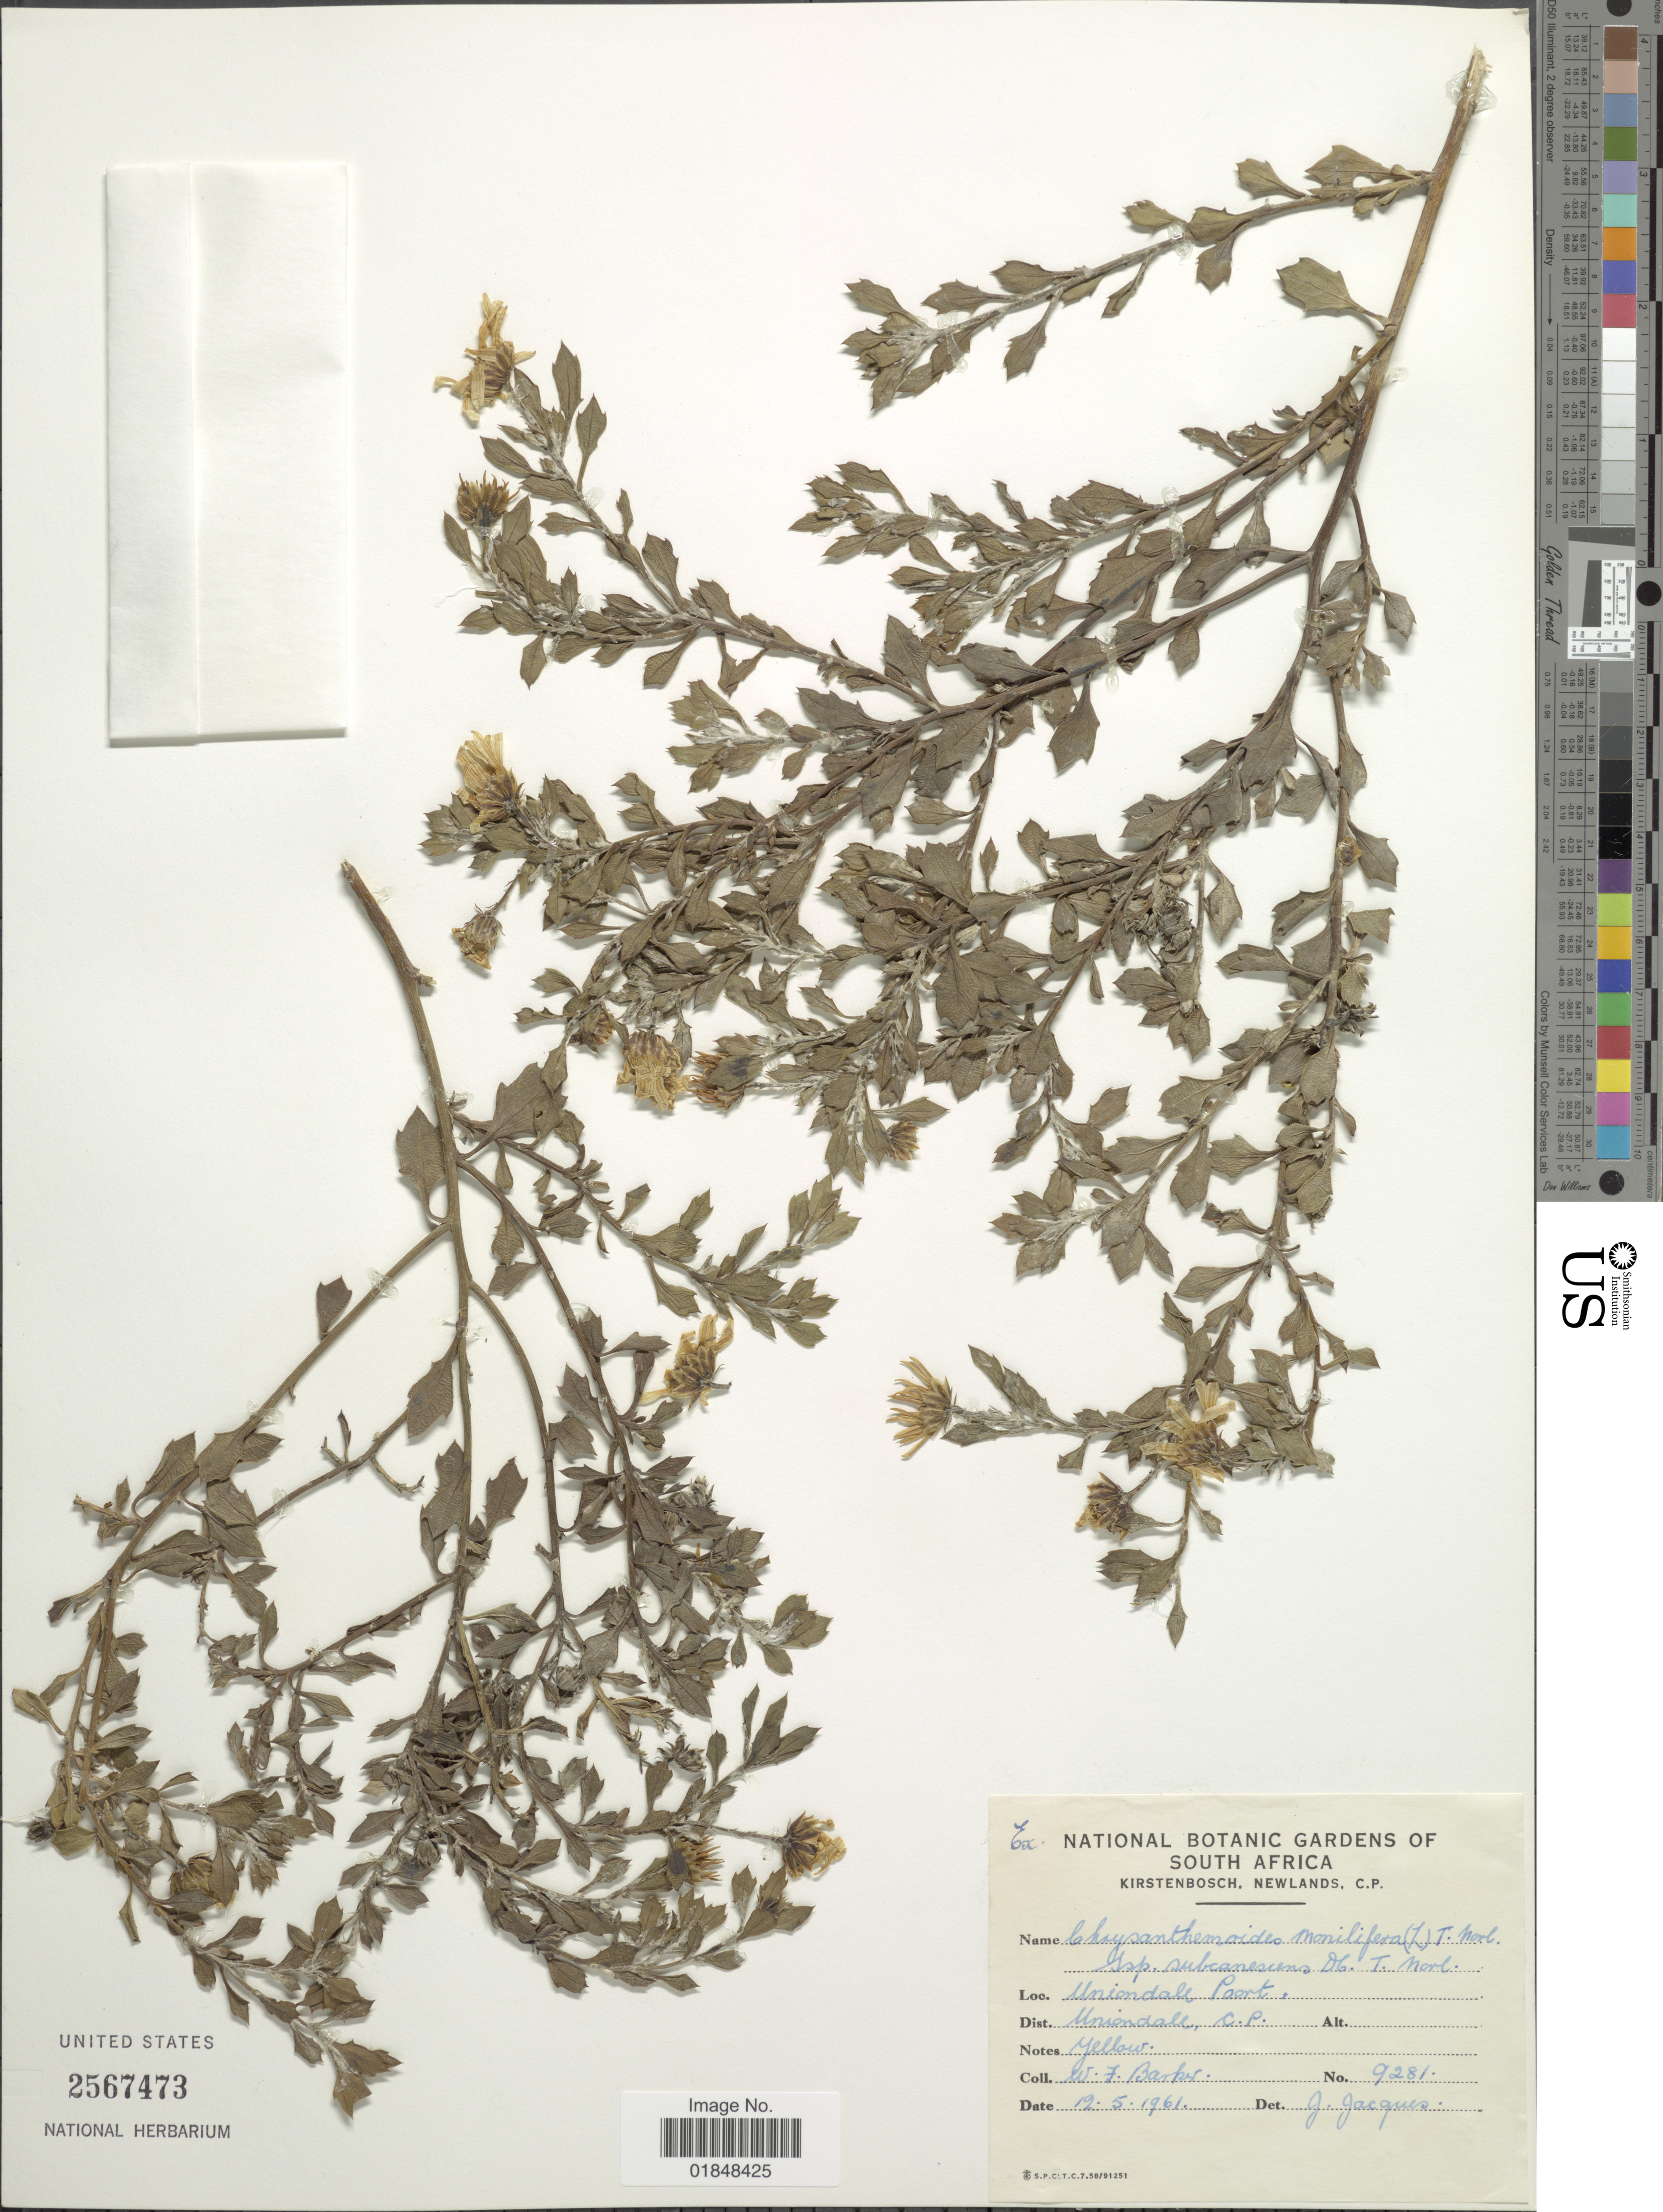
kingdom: Plantae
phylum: Tracheophyta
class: Magnoliopsida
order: Asterales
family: Asteraceae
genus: Chrysanthemoides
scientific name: Chrysanthemoides monilifera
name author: (L.) Norl.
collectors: W. F. Barker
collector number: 9281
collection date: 1961-05-12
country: South Africa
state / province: Western Cape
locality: Uniondale Poort, Dist. Uniondale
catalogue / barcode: US 2567473